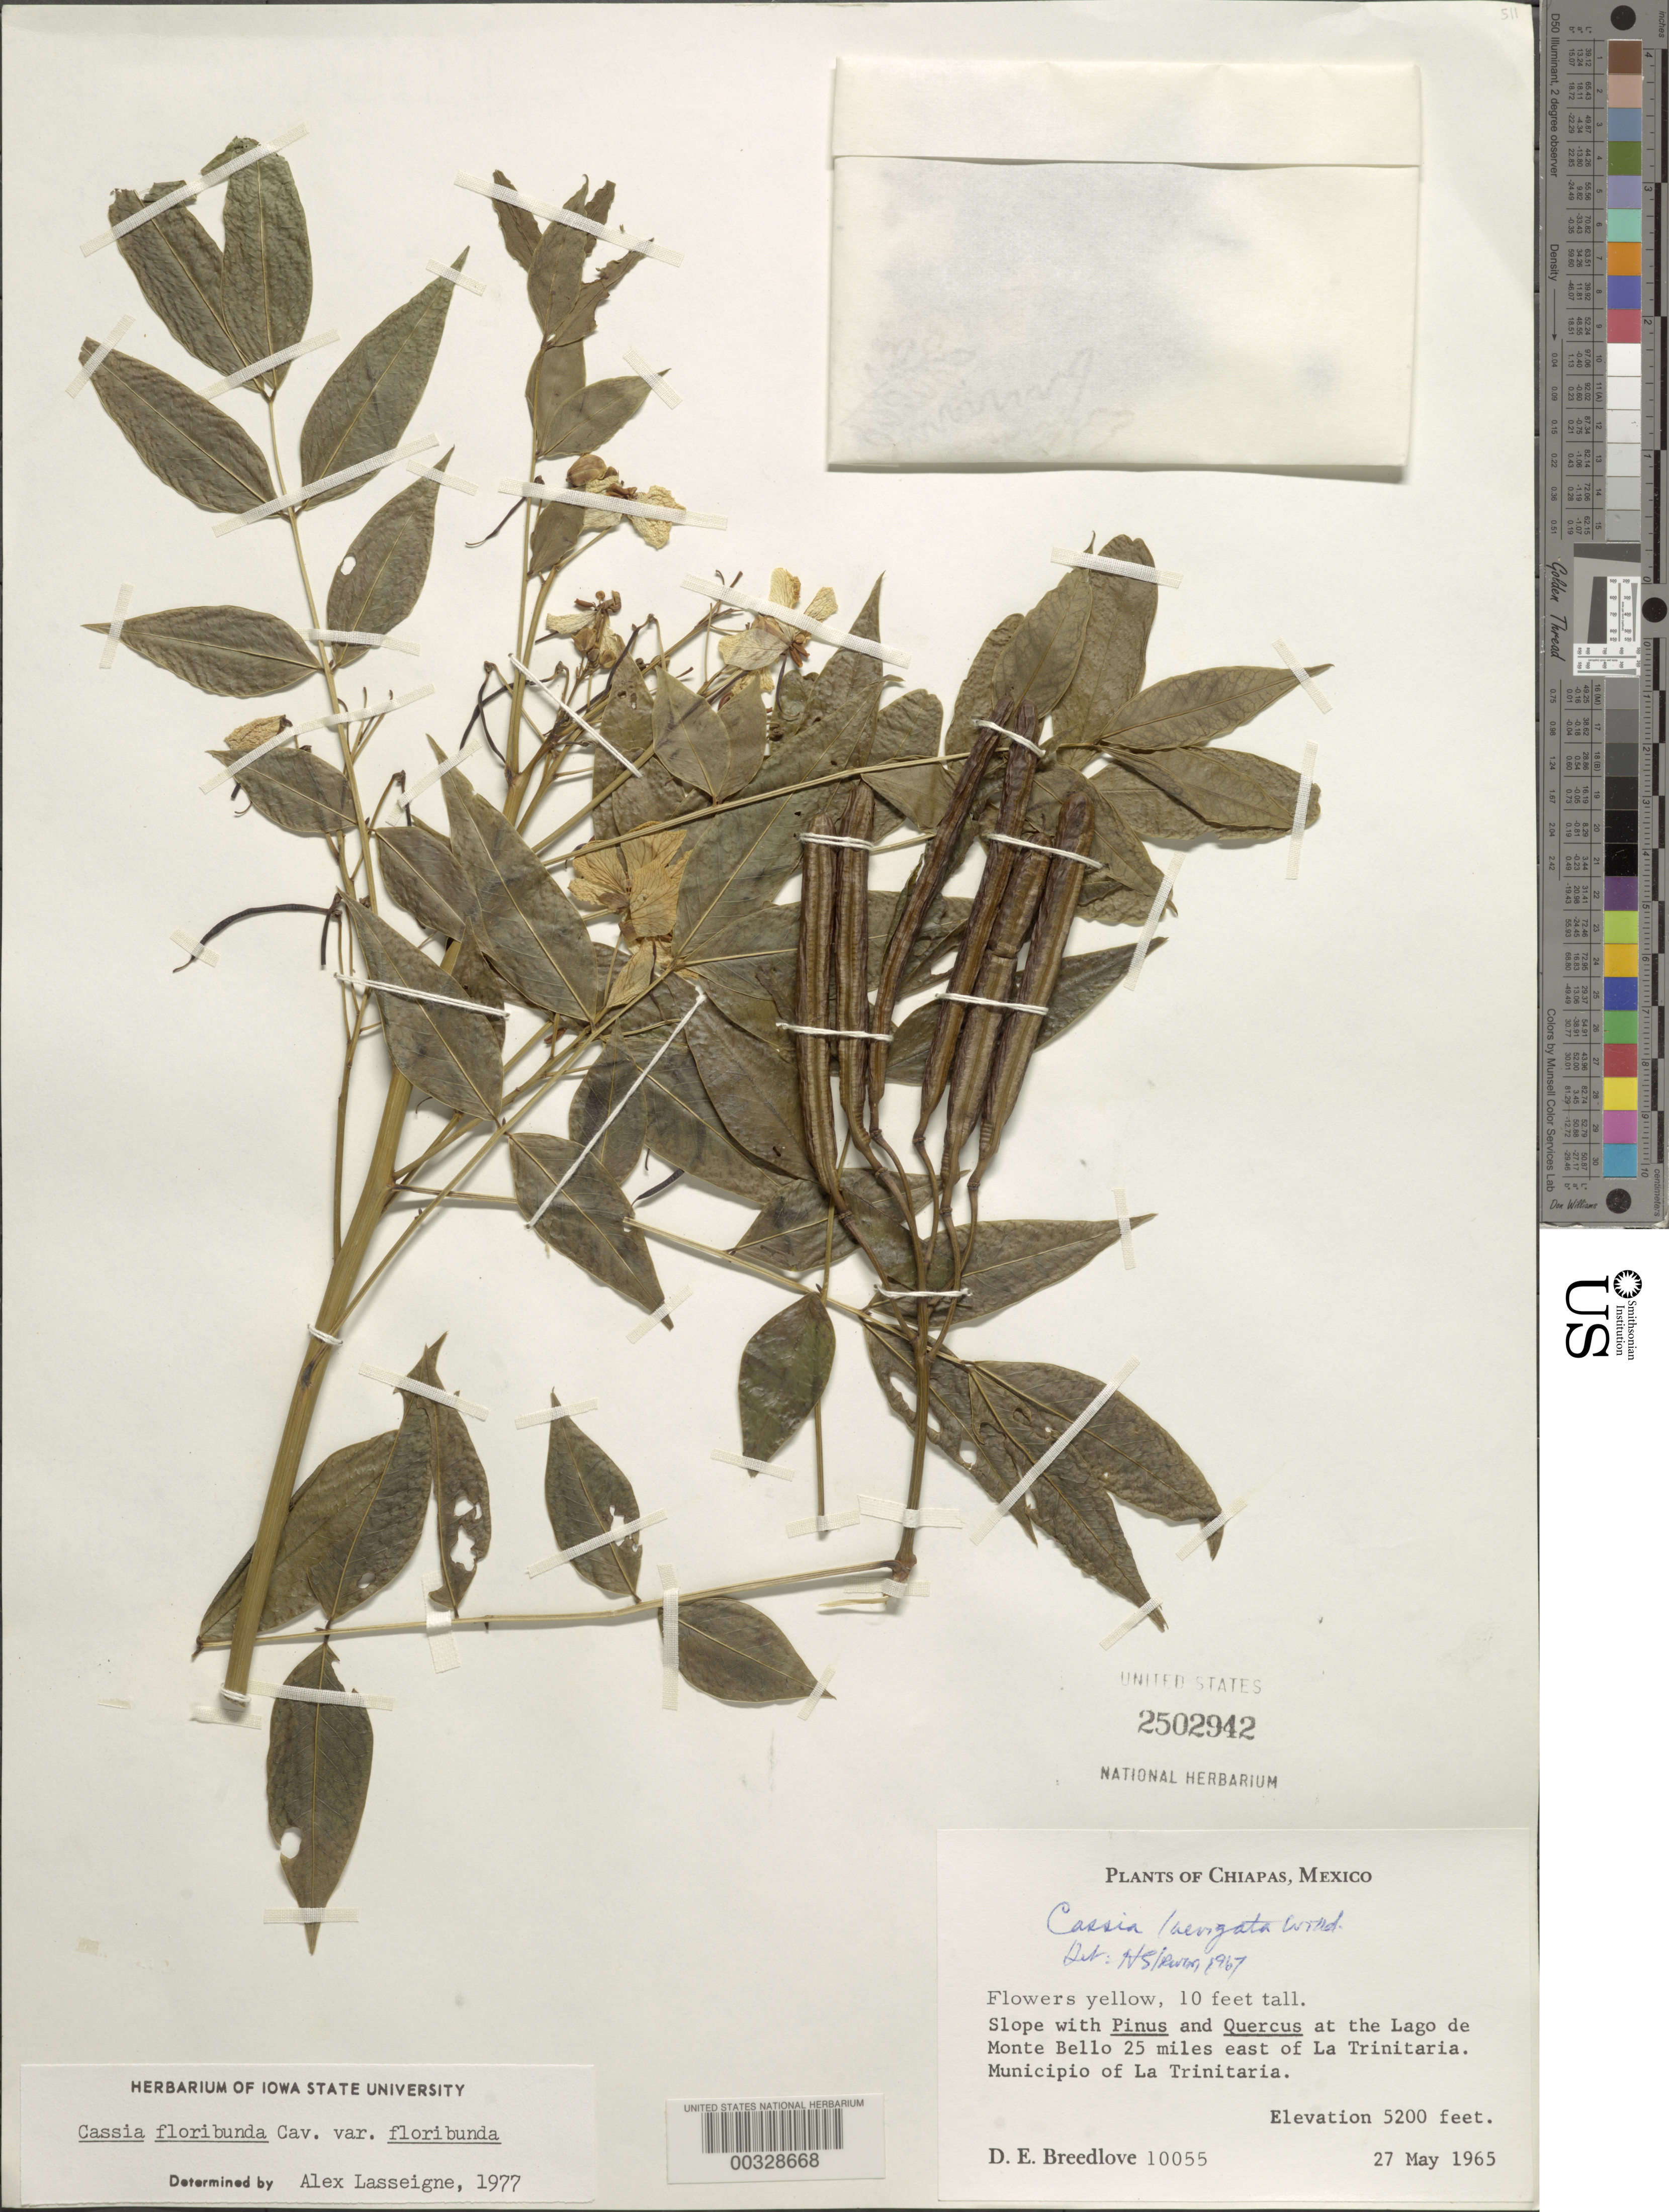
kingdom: Plantae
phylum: Tracheophyta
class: Magnoliopsida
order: Fabales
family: Fabaceae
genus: Senna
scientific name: Senna x floribunda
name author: (Cav.) H.S. Irwin & Barneby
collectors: D. E. Breedlove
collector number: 10055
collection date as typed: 27 May 1965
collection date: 1965-05-27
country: Mexico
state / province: Chiapas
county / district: Trinitaria, La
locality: Lago de Monte Bello, 25 mi E of La Trinitaria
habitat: Slope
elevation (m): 1585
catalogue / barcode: US 2502942